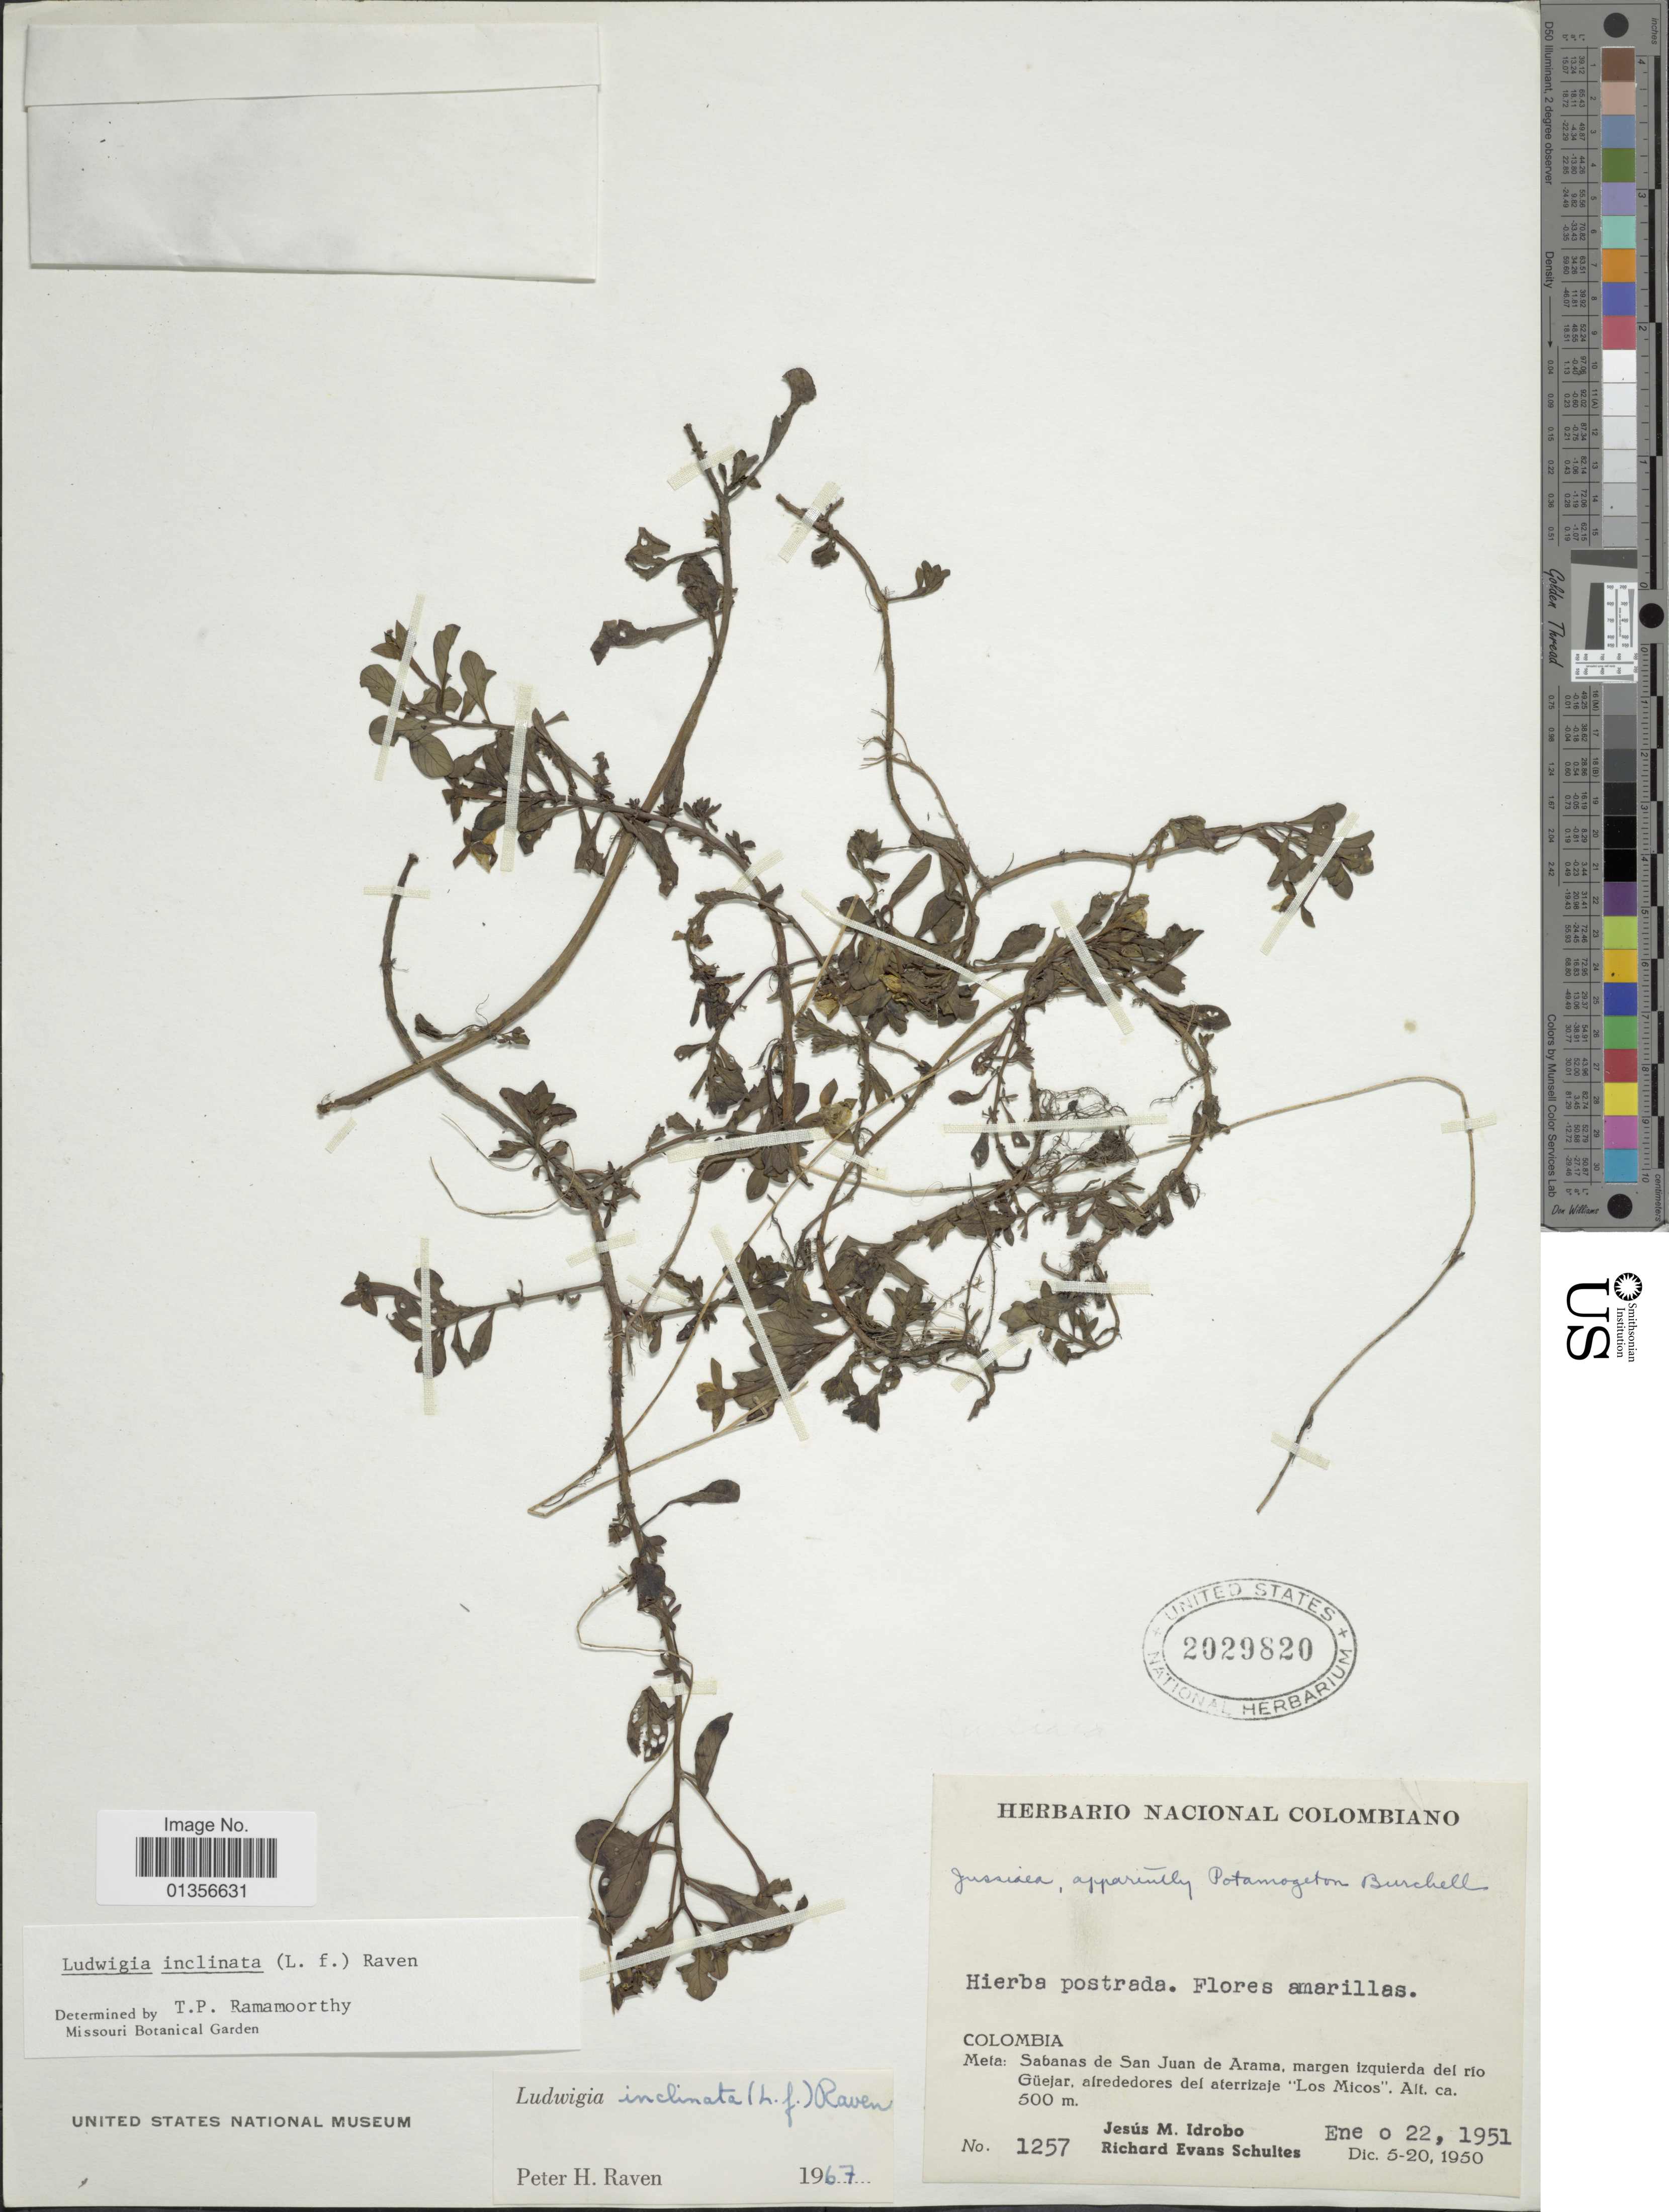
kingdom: Plantae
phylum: Tracheophyta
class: Magnoliopsida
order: Myrtales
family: Onagraceae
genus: Ludwigia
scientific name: Ludwigia inclinata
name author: (L. f.) M. Gómez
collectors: J. M. Idrobo & R. E. Schultes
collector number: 1257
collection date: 1951-01-22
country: Colombia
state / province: Meta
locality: Sabanas de San Juan de Arama, margen izquierda del rio Güejar, alrededores del aterrizaje "Los Micos"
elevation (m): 500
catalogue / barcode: US 2029820